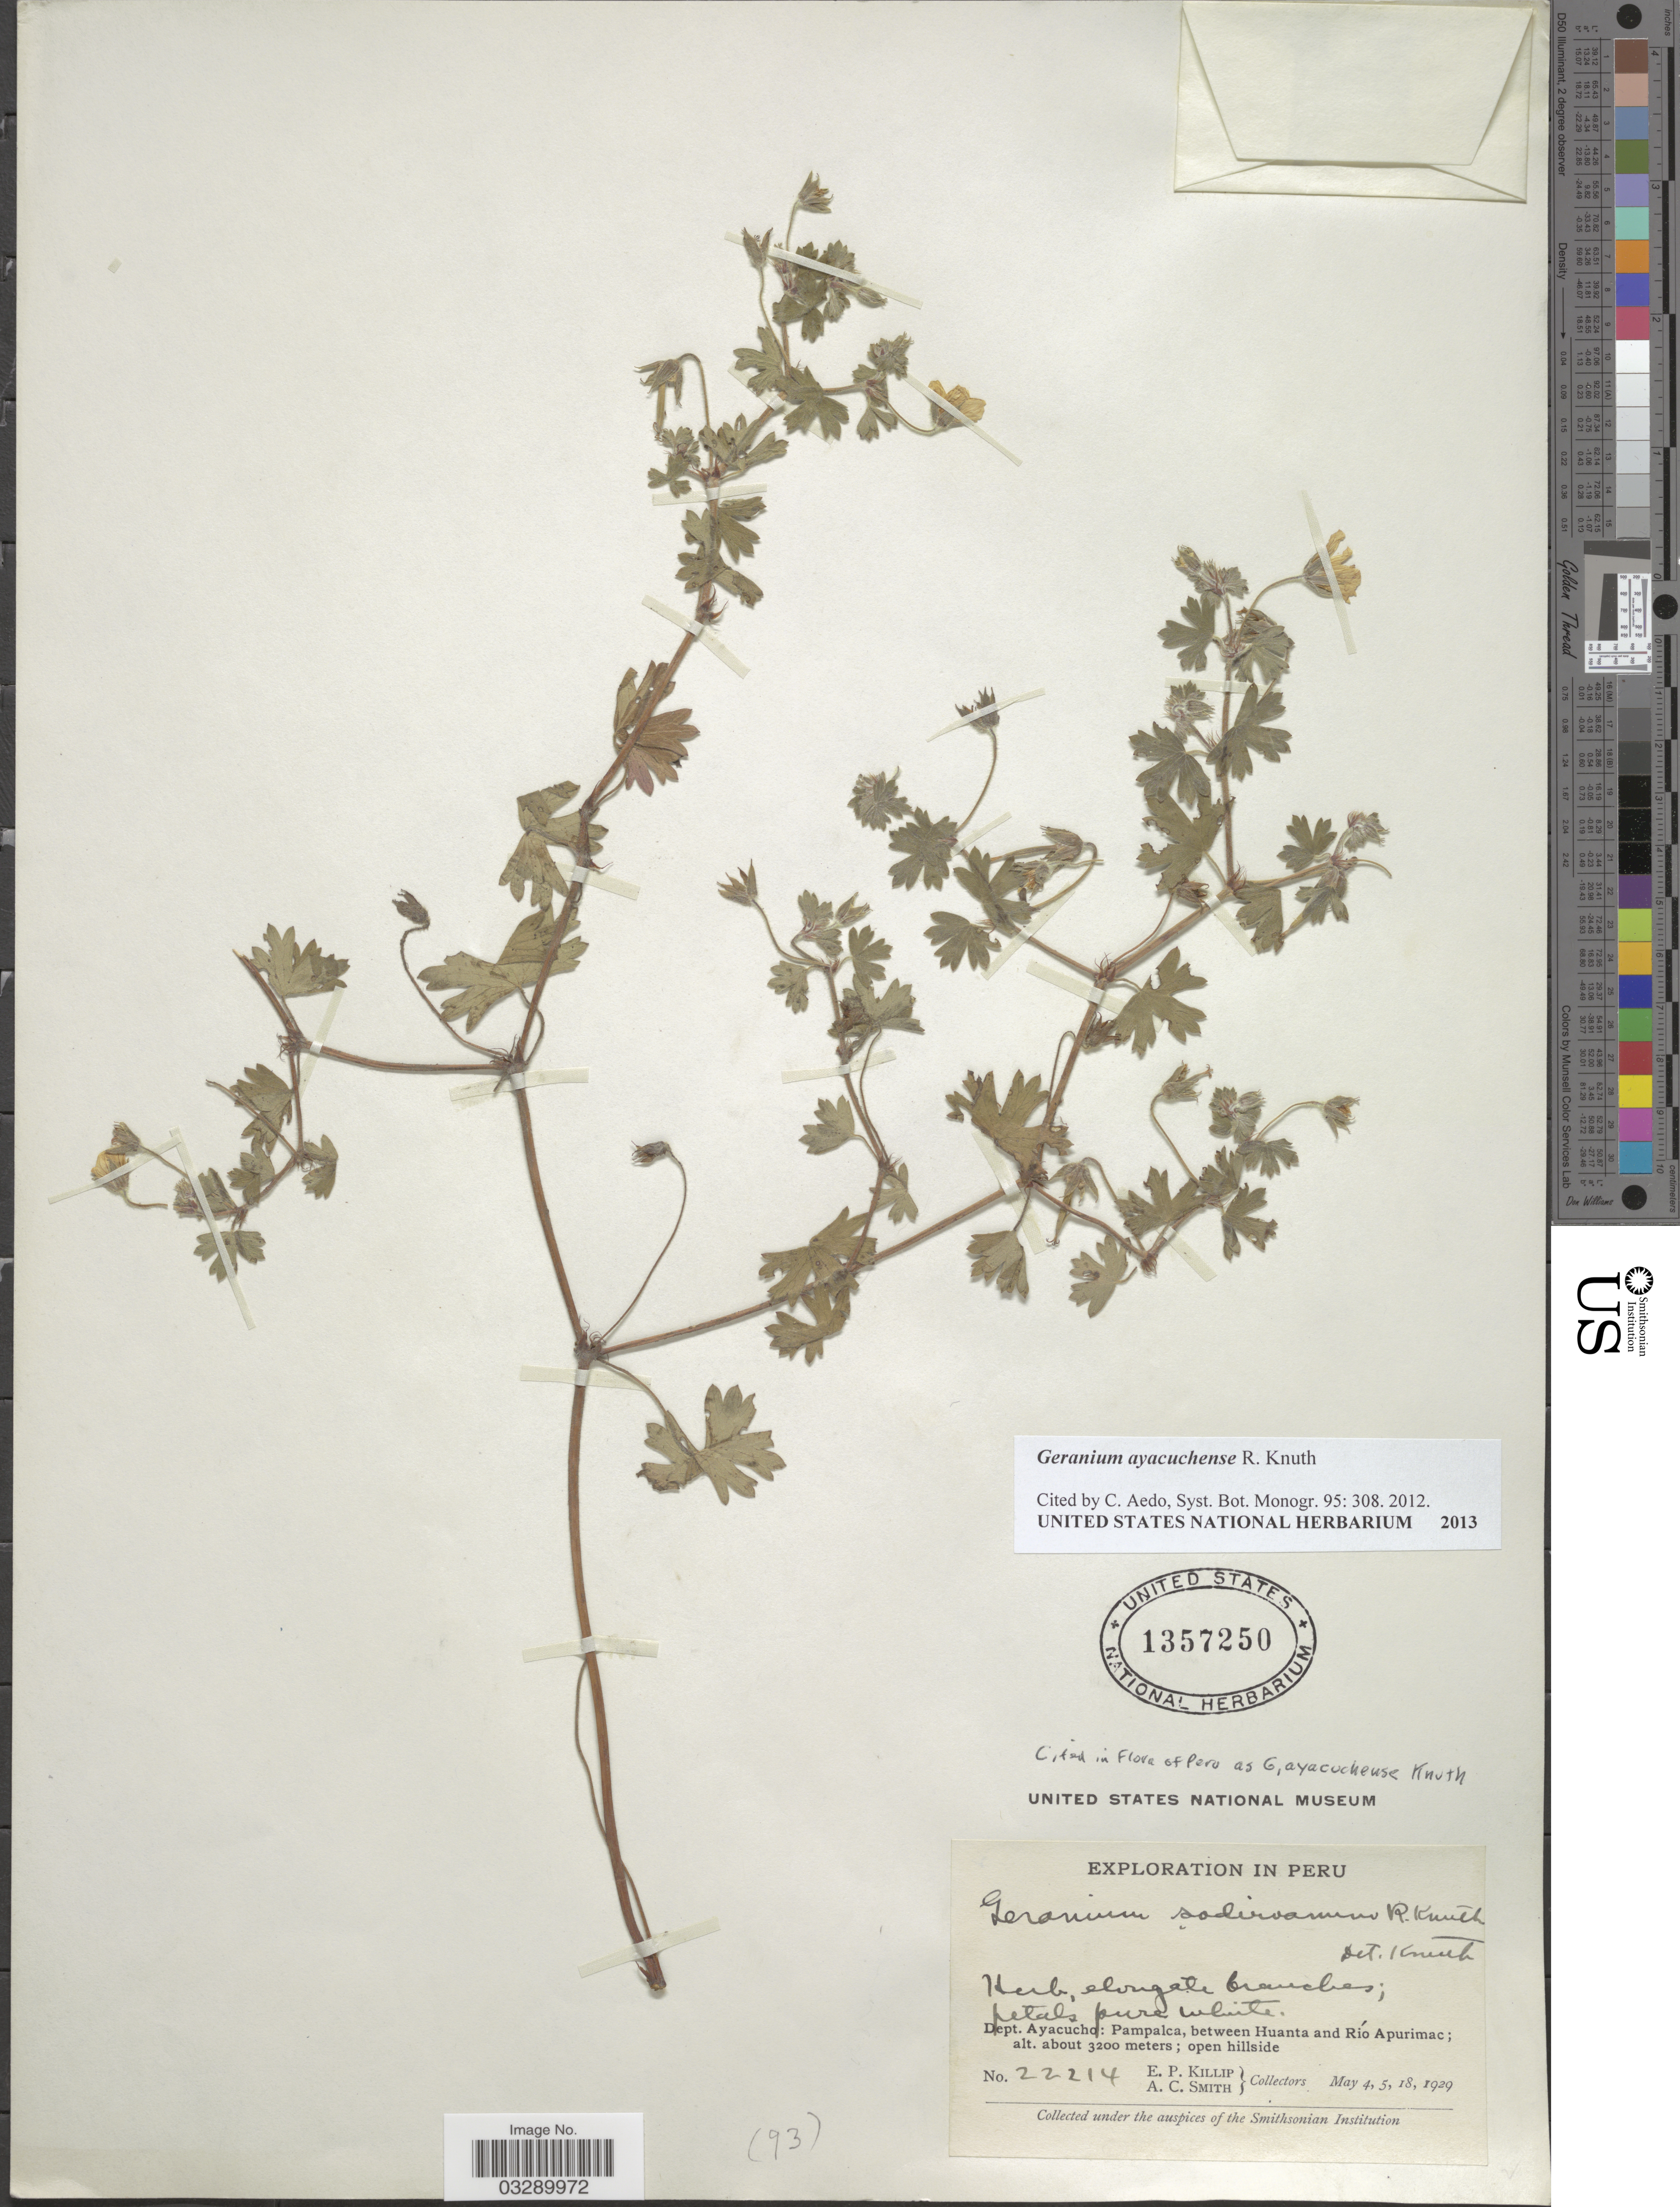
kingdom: Plantae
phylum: Tracheophyta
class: Magnoliopsida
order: Geraniales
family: Geraniaceae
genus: Geranium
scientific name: Geranium ayacuchense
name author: R. Knuth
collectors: E. P. Killip & A. C. Smith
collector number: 22214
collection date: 1929-05-04/1929-05-18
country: Peru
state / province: Ayacucho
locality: Dept. Ayacucho: Pampalca, between Huanta and Río Apurimac.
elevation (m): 3200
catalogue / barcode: US 1357250